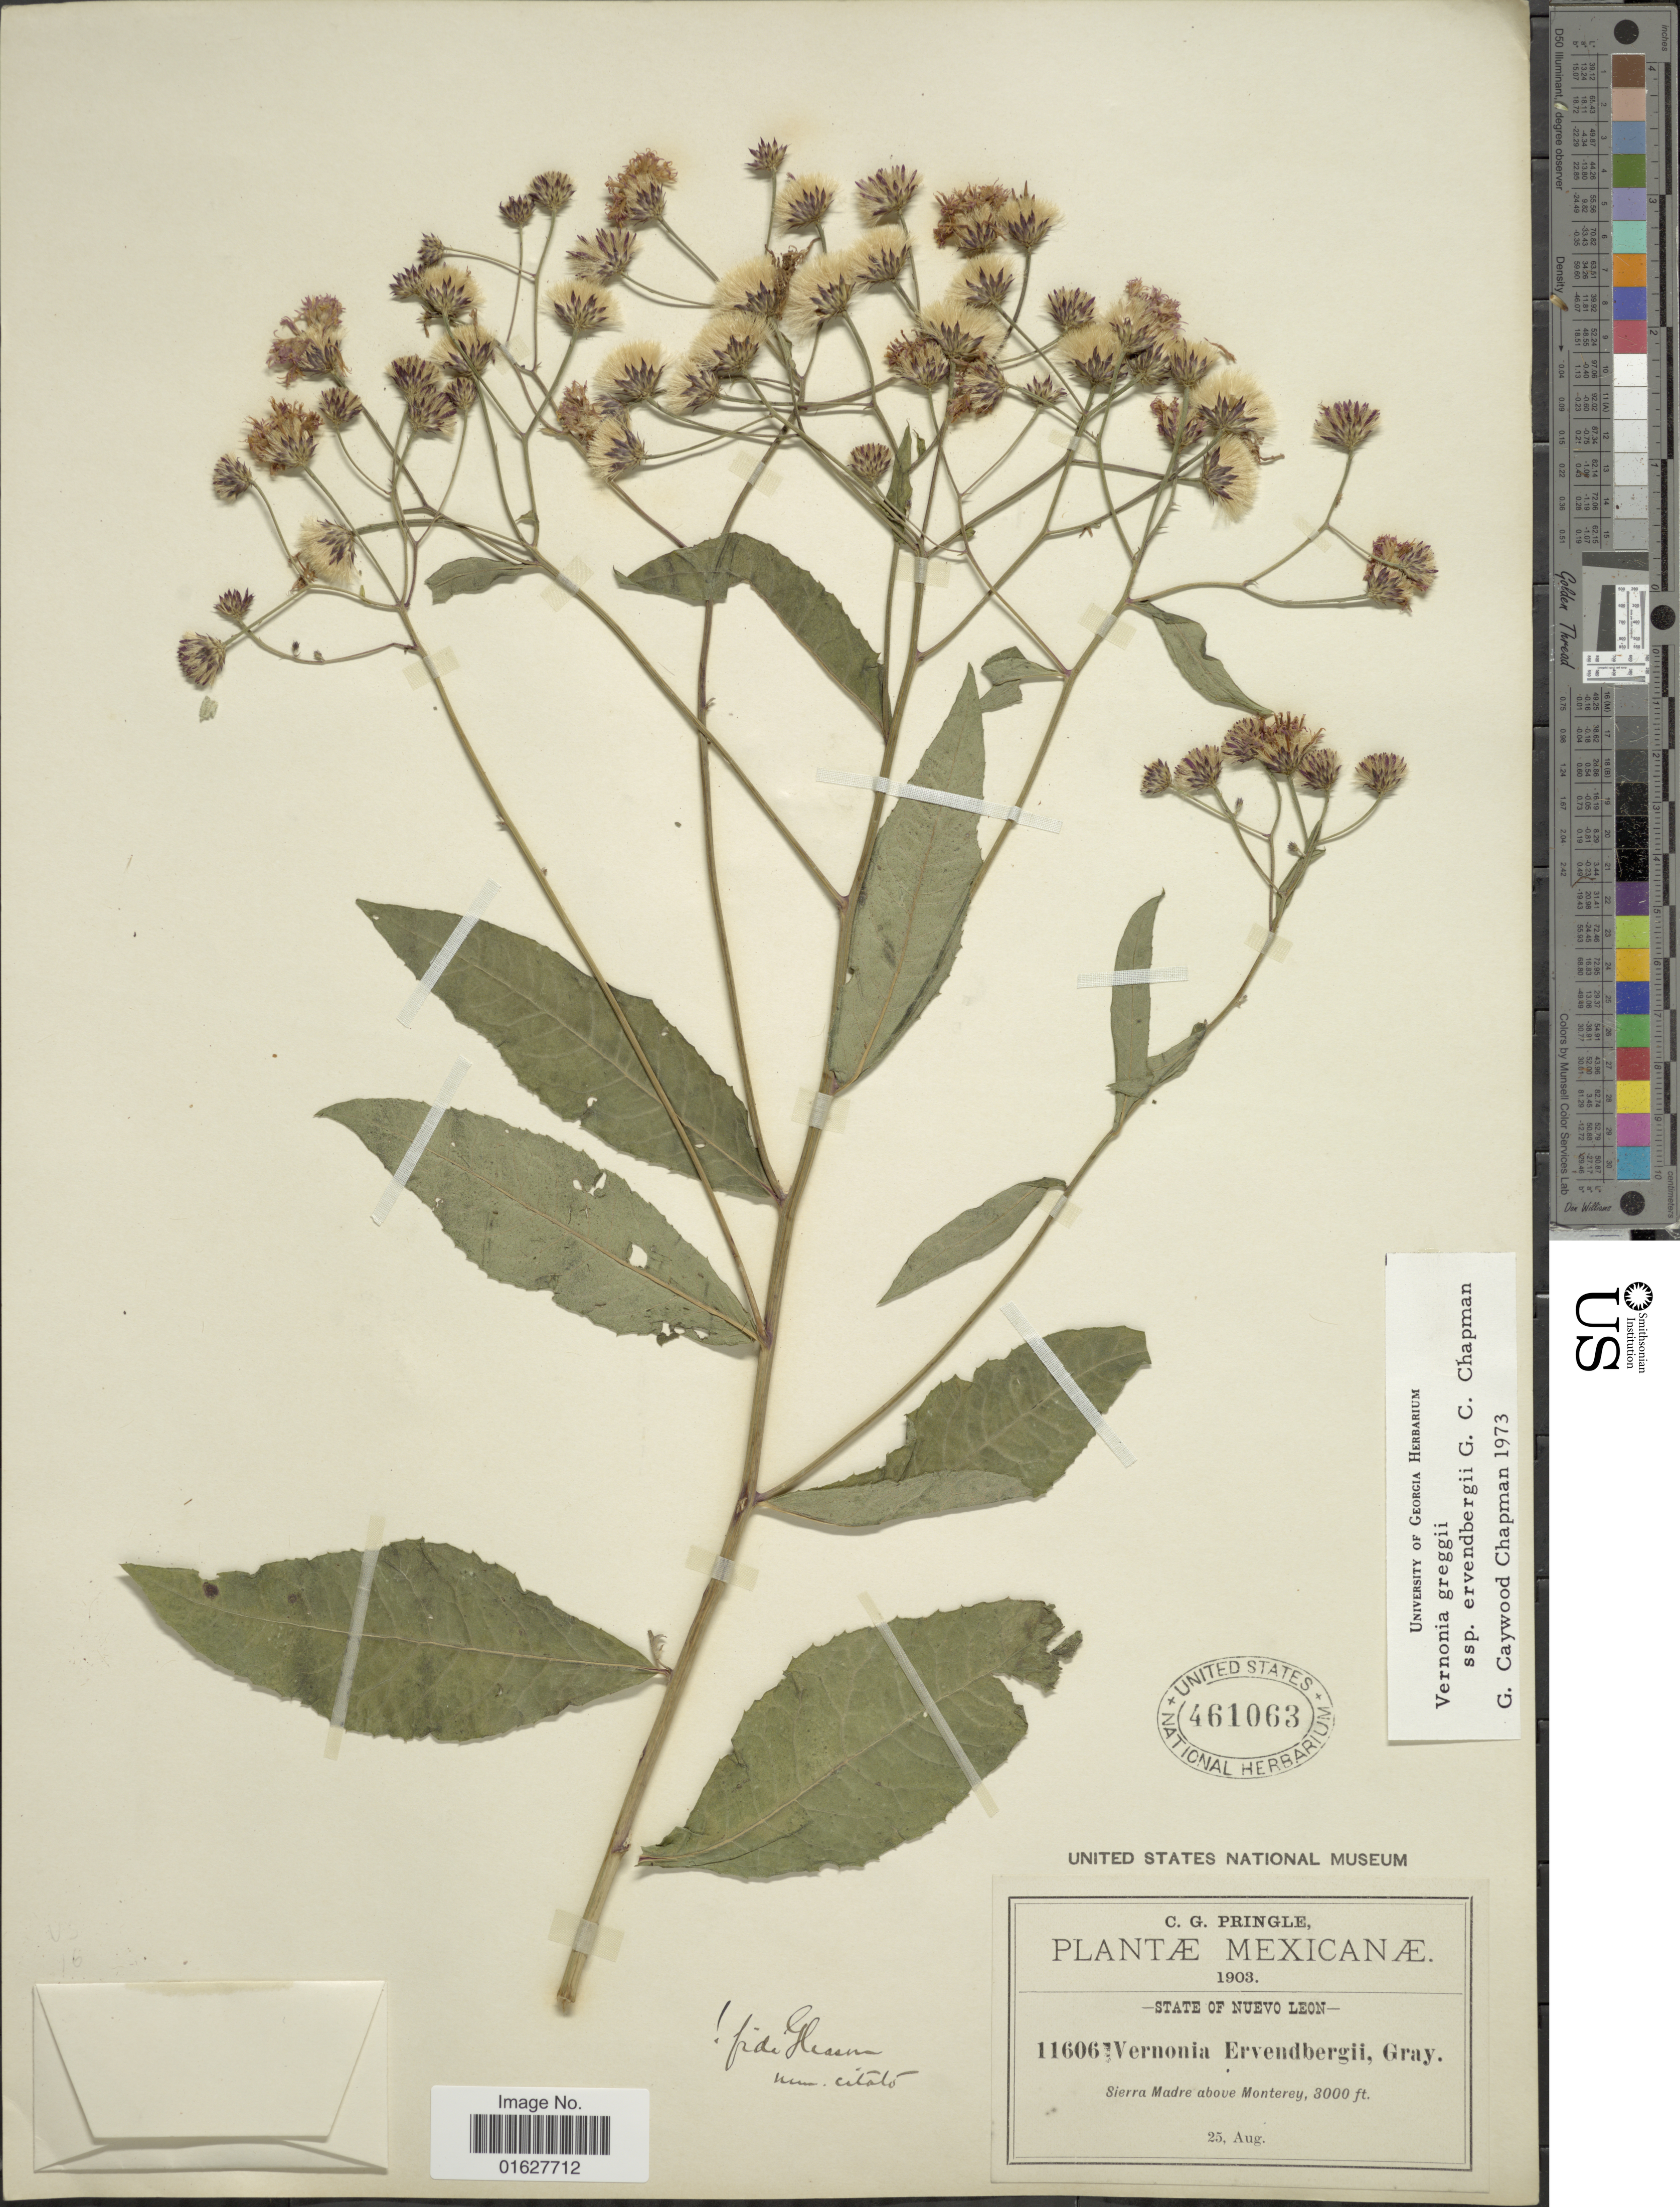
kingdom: Plantae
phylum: Tracheophyta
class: Magnoliopsida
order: Asterales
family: Asteraceae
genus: Vernonia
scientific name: Vernonia greggii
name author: A. Gray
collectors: C. G. Pringle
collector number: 116061*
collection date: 1903-08-25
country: Mexico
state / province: Nuevo León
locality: Mexicanae Purpusianae, State of Nuevo Leon. Sierra Madre above Montery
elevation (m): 914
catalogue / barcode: US 461063